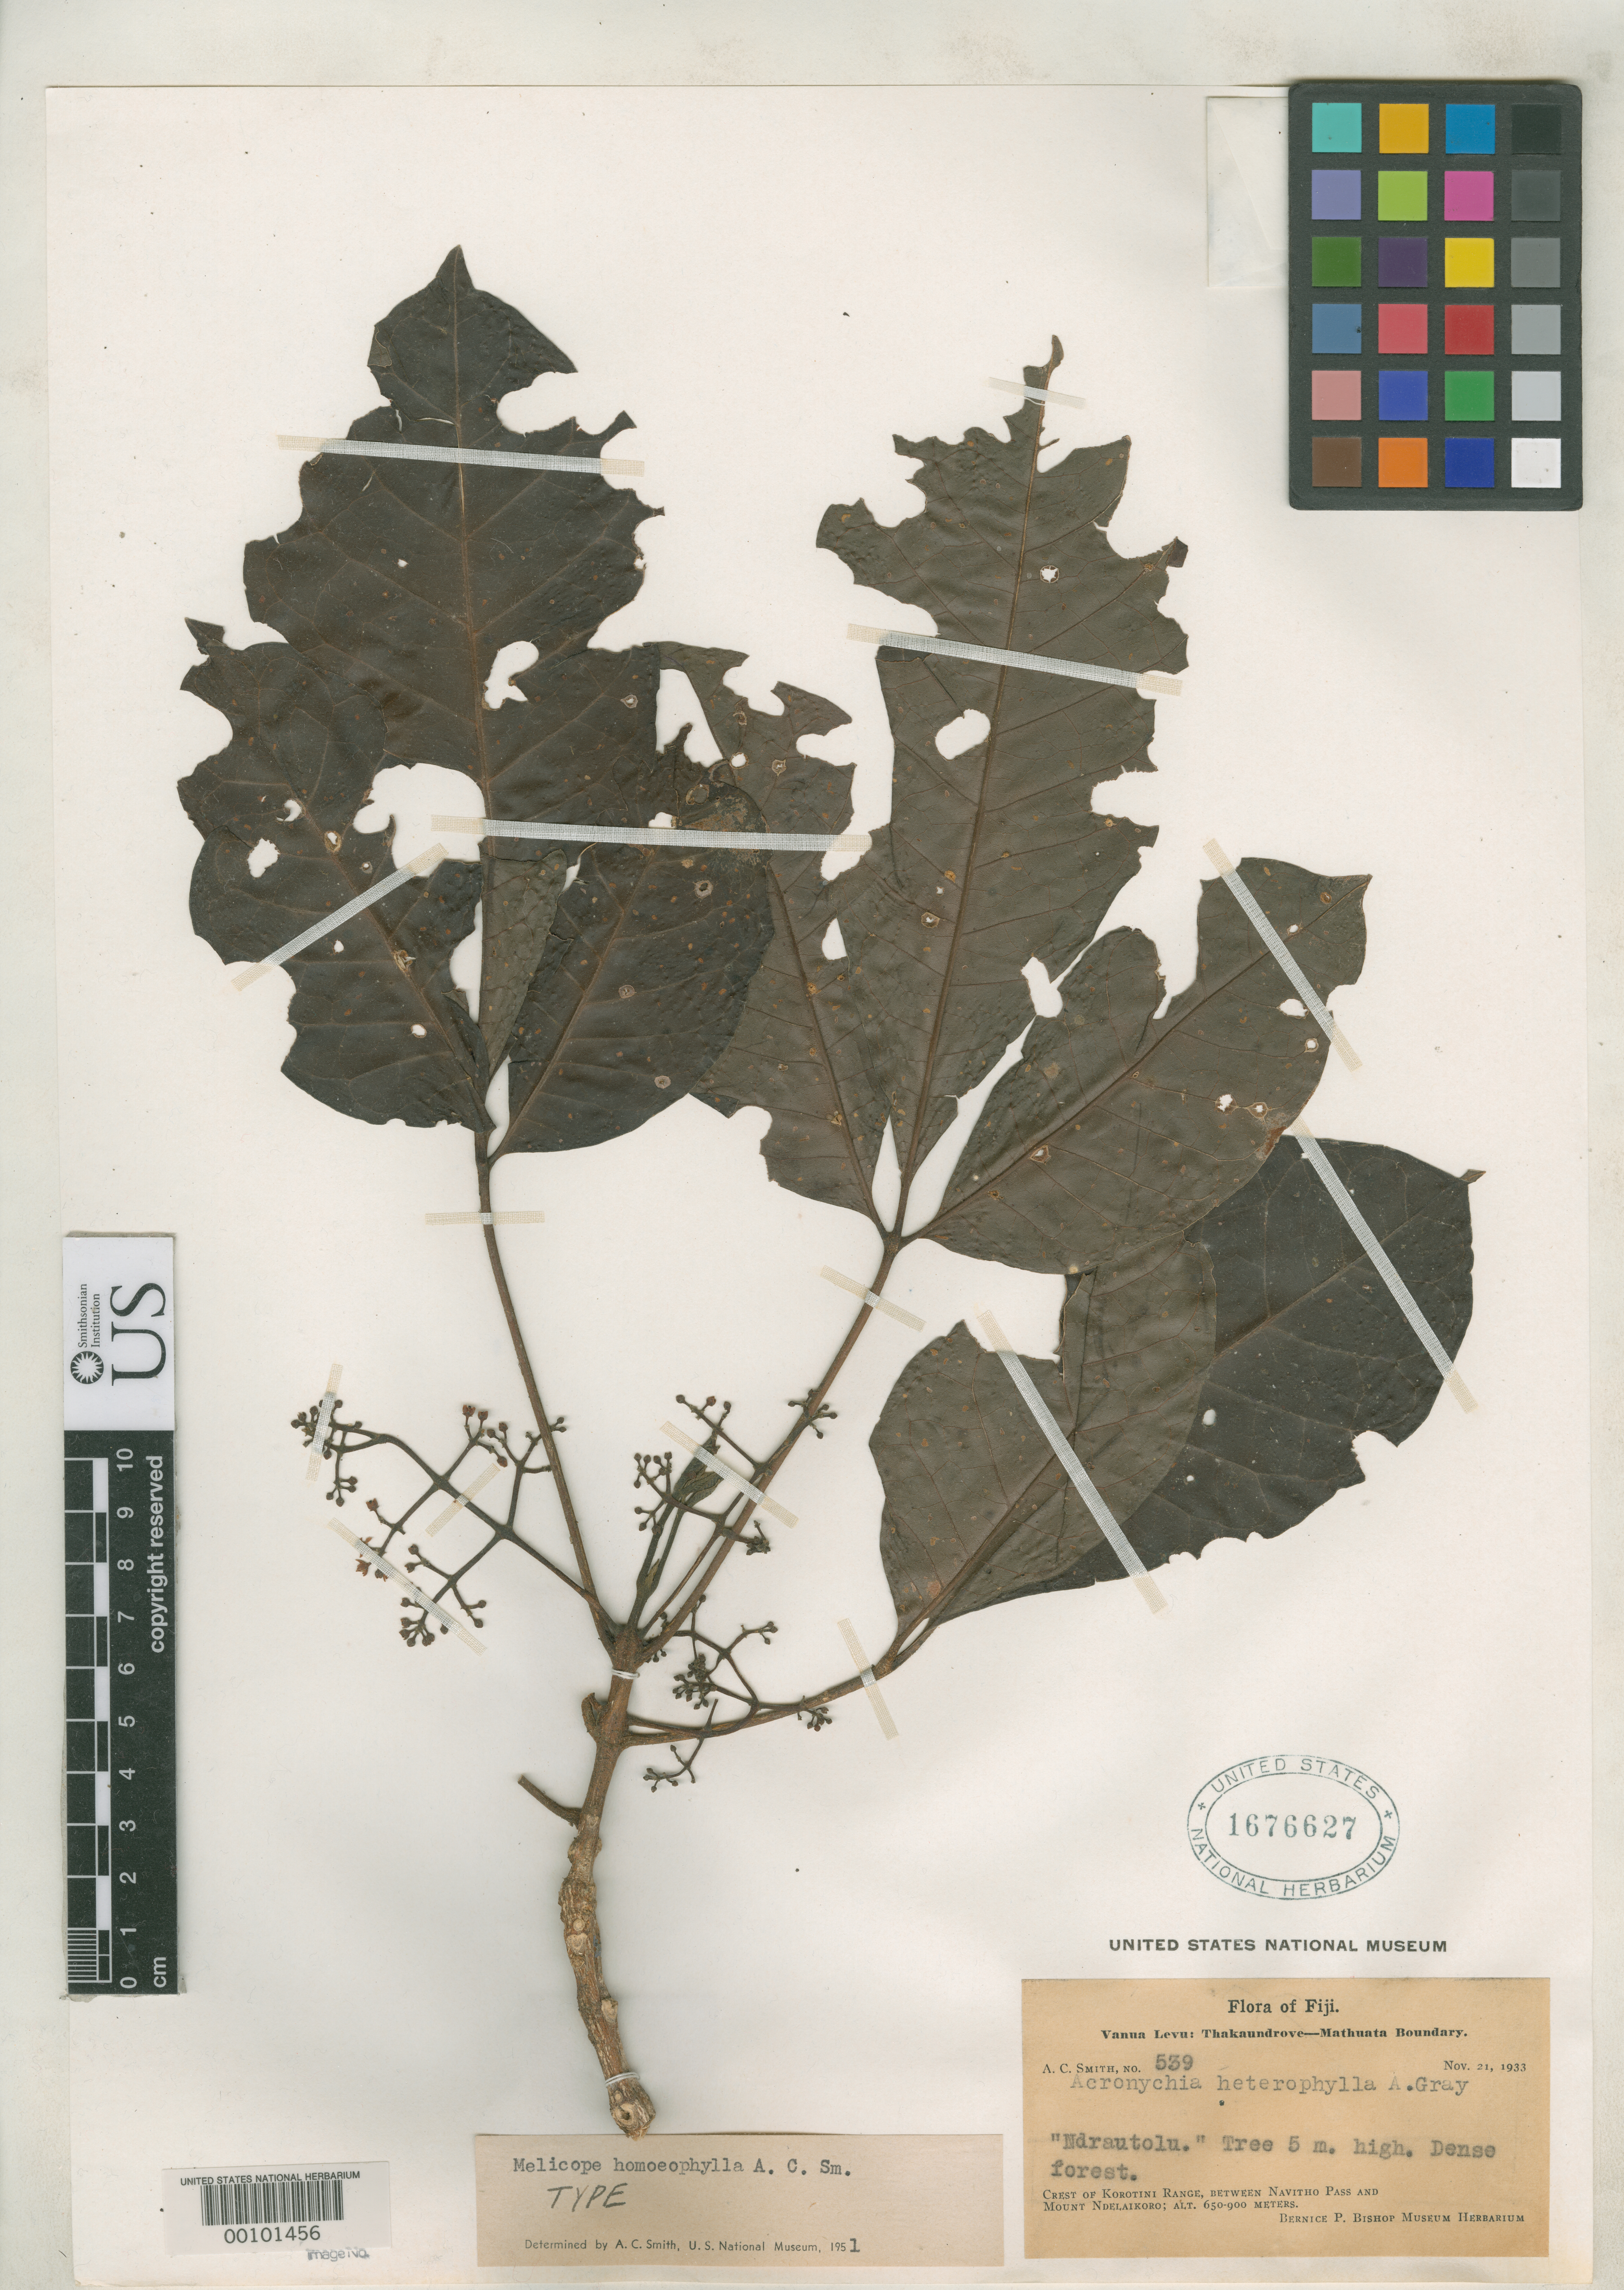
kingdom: Plantae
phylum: Tracheophyta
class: Magnoliopsida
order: Sapindales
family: Rutaceae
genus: Melicope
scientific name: Melicope homoeophylla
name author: A.C. Sm.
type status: Holotype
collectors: A. C. Smith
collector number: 539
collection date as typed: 21 Nov 1933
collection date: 1933-11-21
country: Fiji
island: Vanua Levu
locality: Thakaunfdrove-mathuata boundary, crest of Korotini Range, between Navitho Pass & Mt. Ndelaikoro. [Vanua Levu Group]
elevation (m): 650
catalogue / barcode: US 1676627